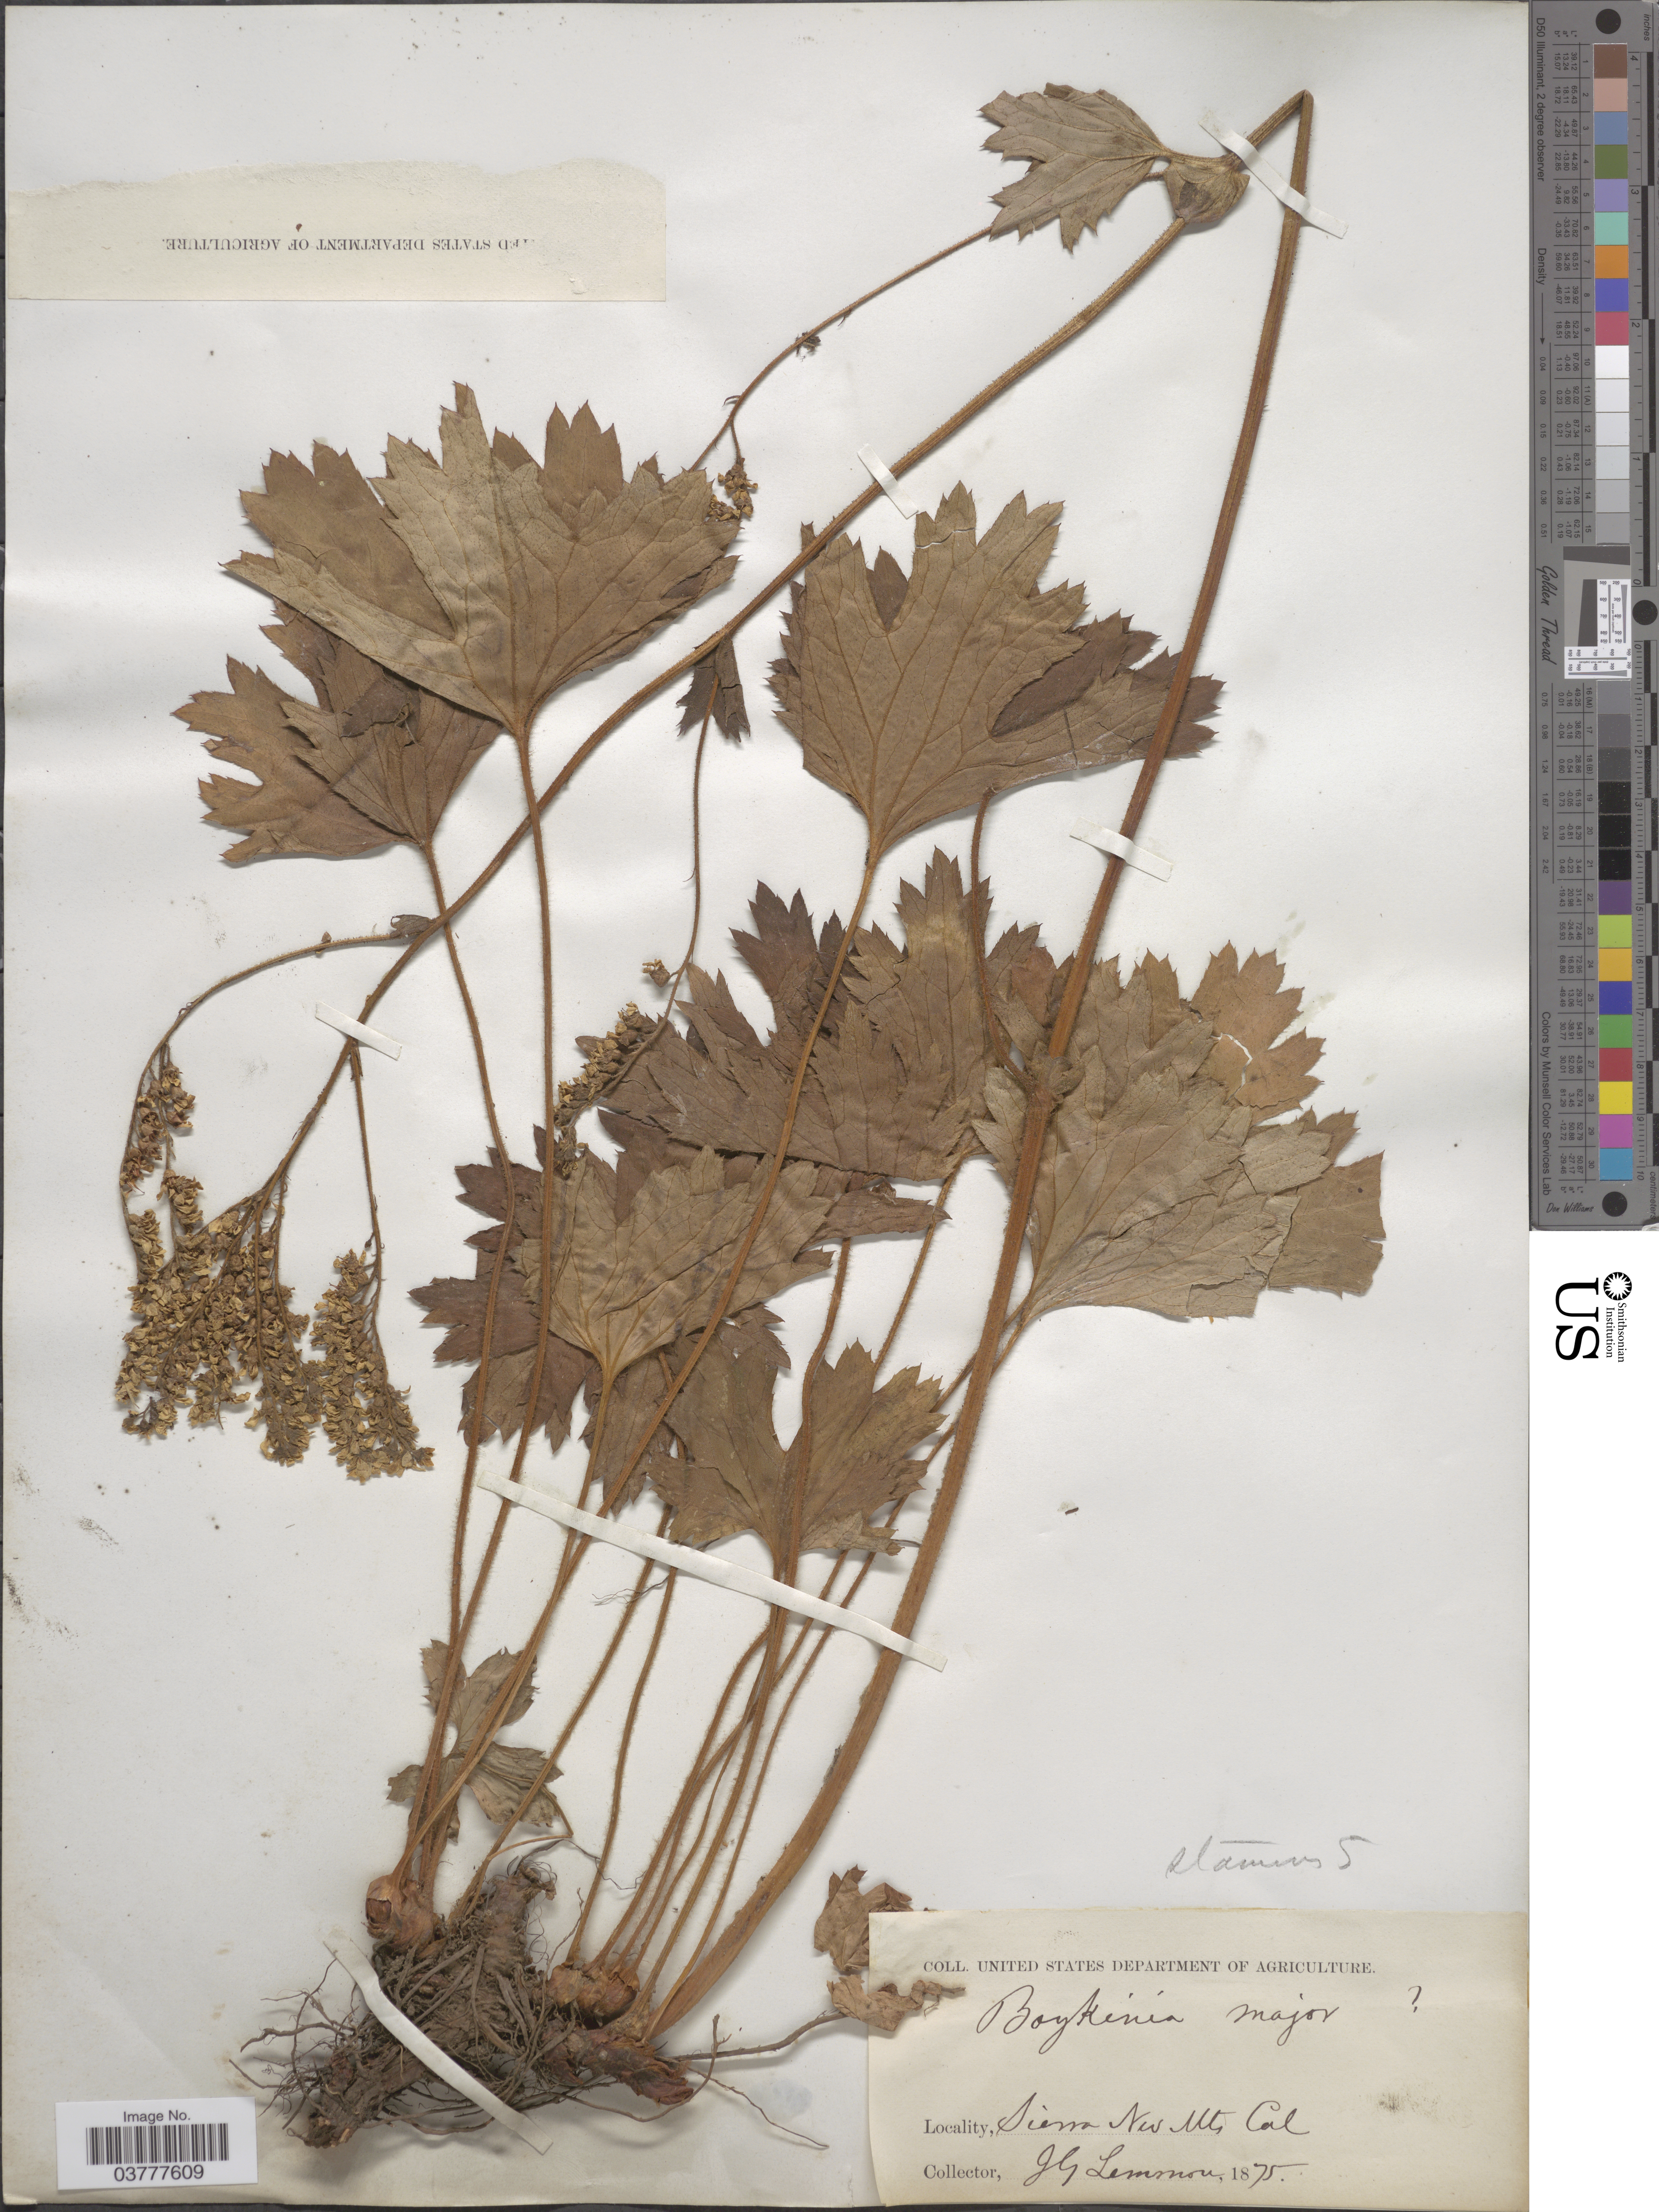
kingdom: Plantae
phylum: Tracheophyta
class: Magnoliopsida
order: Saxifragales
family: Saxifragaceae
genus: Boykinia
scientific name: Boykinia major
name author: A. Gray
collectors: J. Lemmon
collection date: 1875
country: United States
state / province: California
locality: Sierra Nev. Mts.